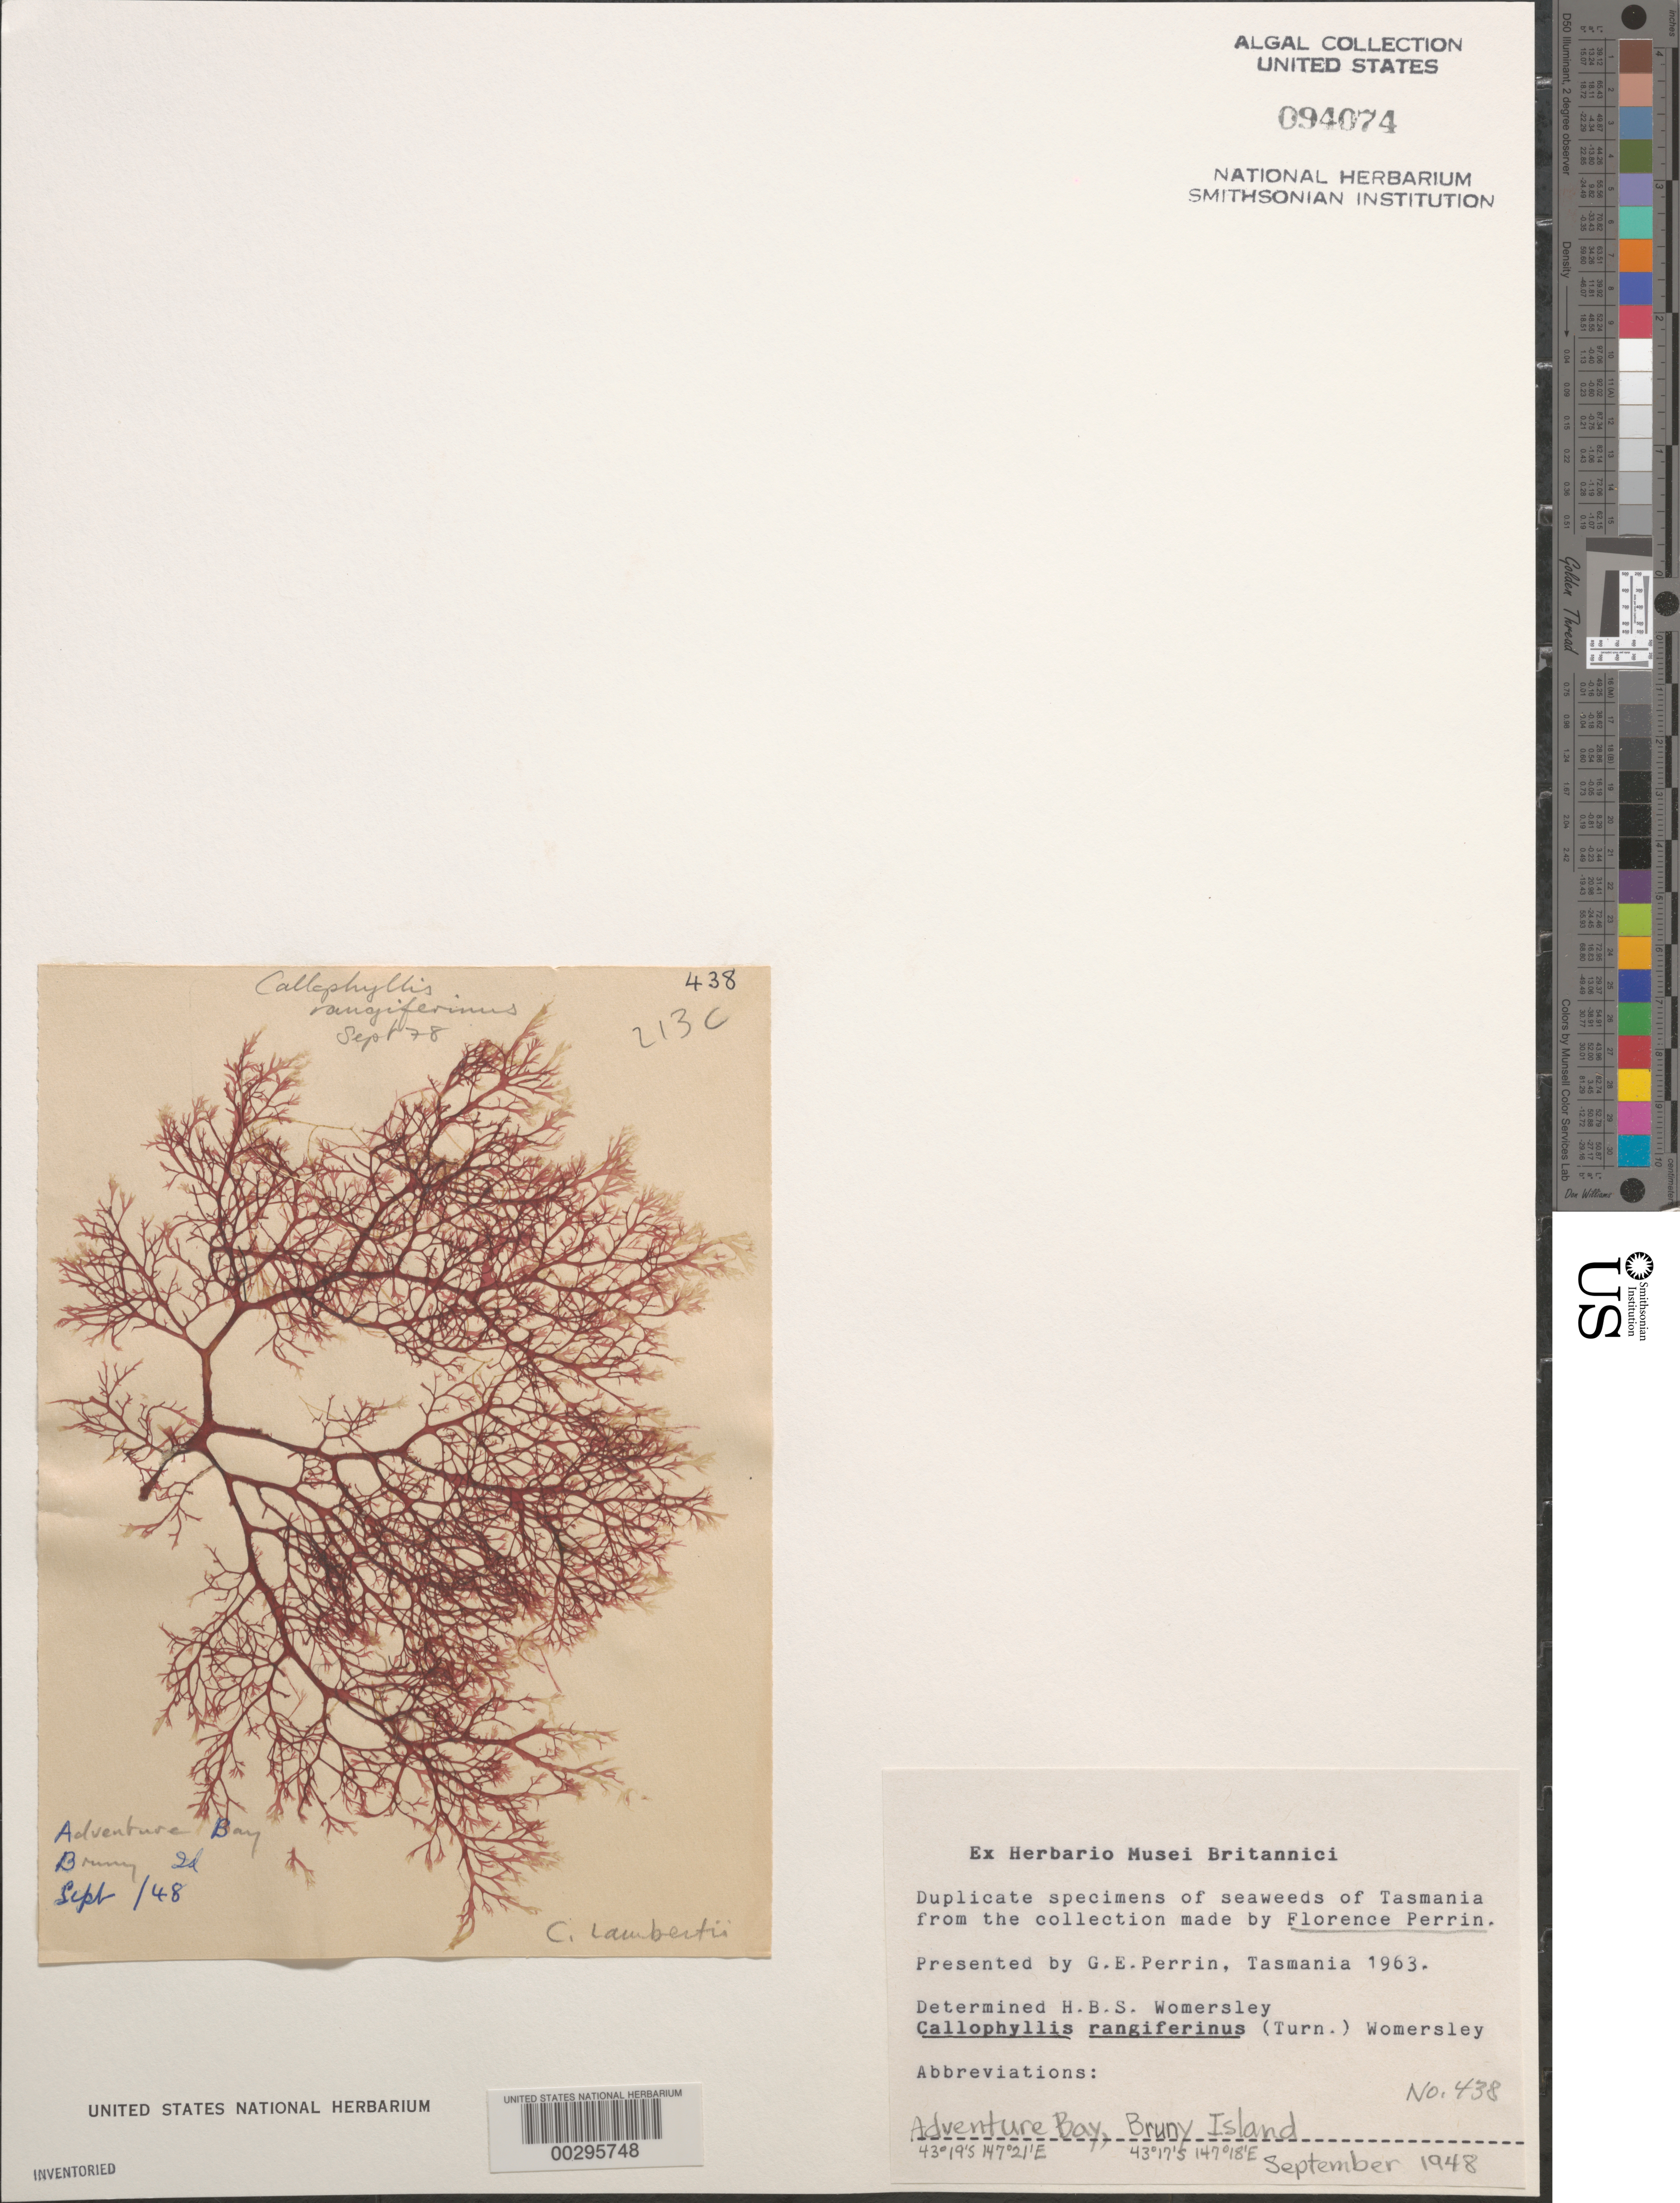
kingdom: Plantae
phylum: Rhodophyta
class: Florideophyceae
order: Gigartinales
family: Kallymeniaceae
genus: Callophyllis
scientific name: Callophyllis rangiferina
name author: (R.Brown ex Turner) Womersley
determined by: Womersley, H. B. S.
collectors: F. Perrin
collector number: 438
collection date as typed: Sep 1948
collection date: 1948-09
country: Australia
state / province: Tasmania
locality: Adventure bay, bruny island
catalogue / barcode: US 94074